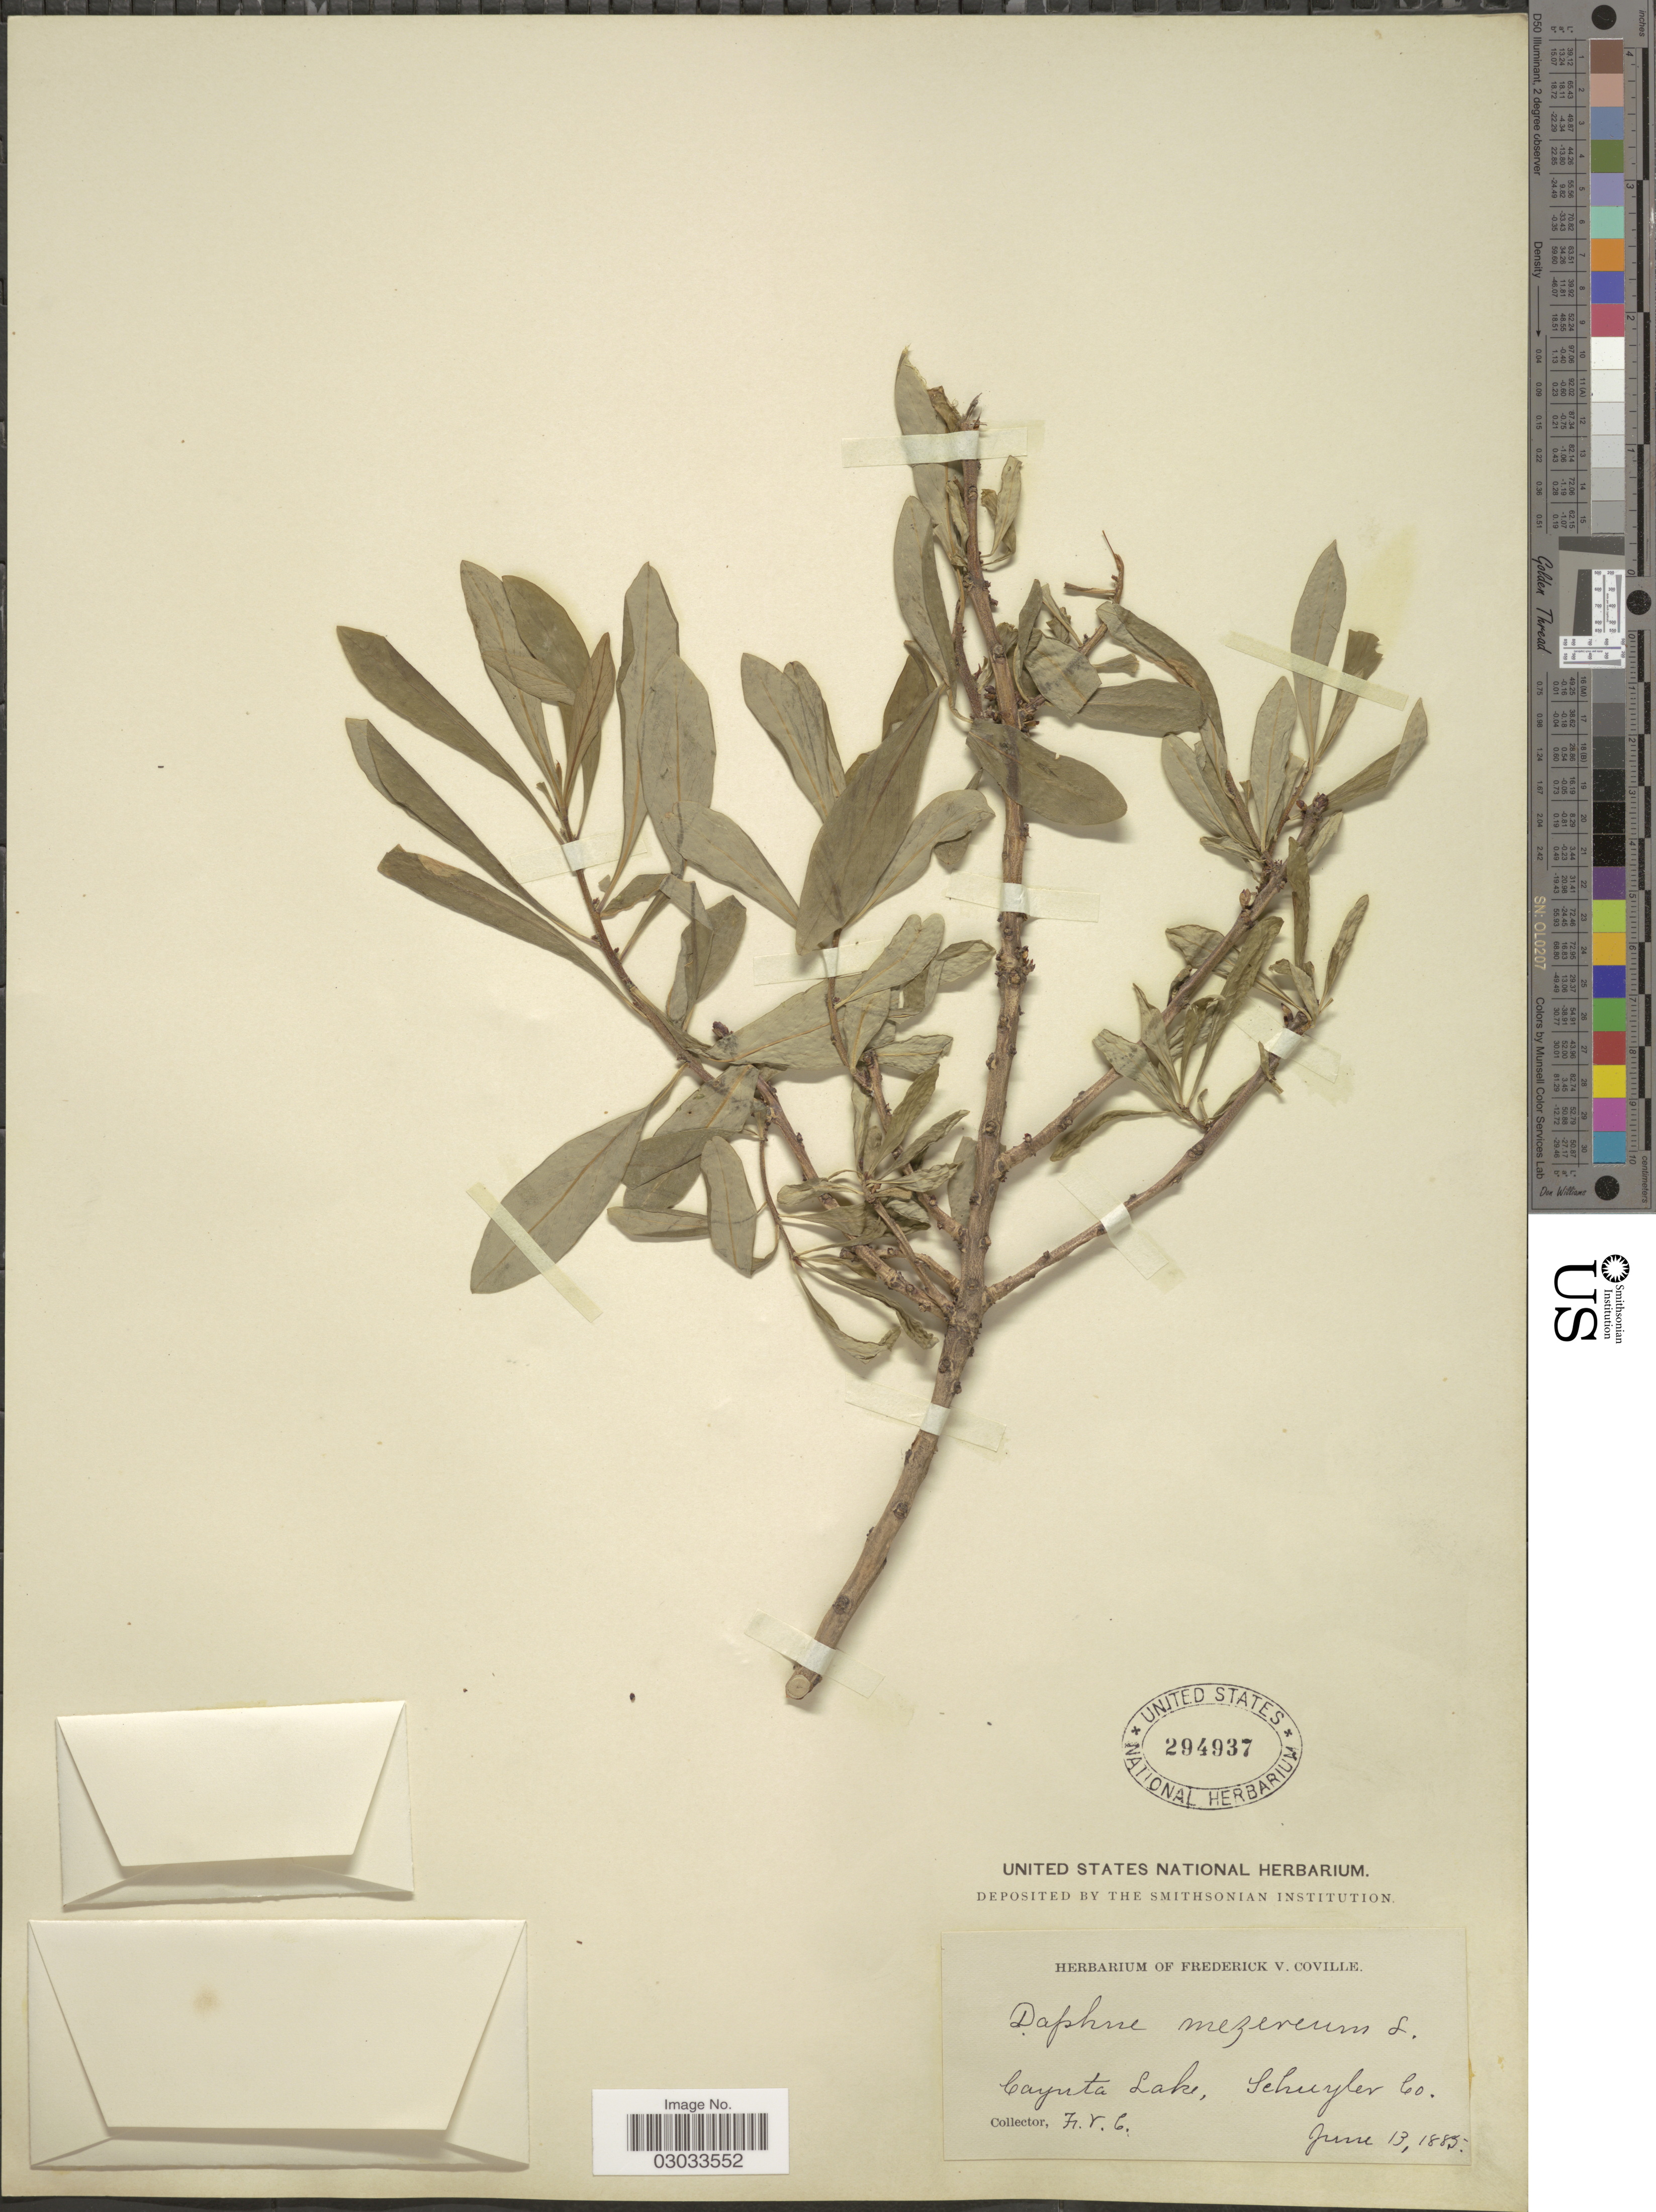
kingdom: Plantae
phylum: Tracheophyta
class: Magnoliopsida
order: Malvales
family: Thymelaeaceae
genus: Daphne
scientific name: Daphne mezereum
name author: L.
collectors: F. V. Coville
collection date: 1885-06-13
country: United States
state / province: New York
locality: Cayuta Lake, Schuyler Co.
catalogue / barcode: US 294937